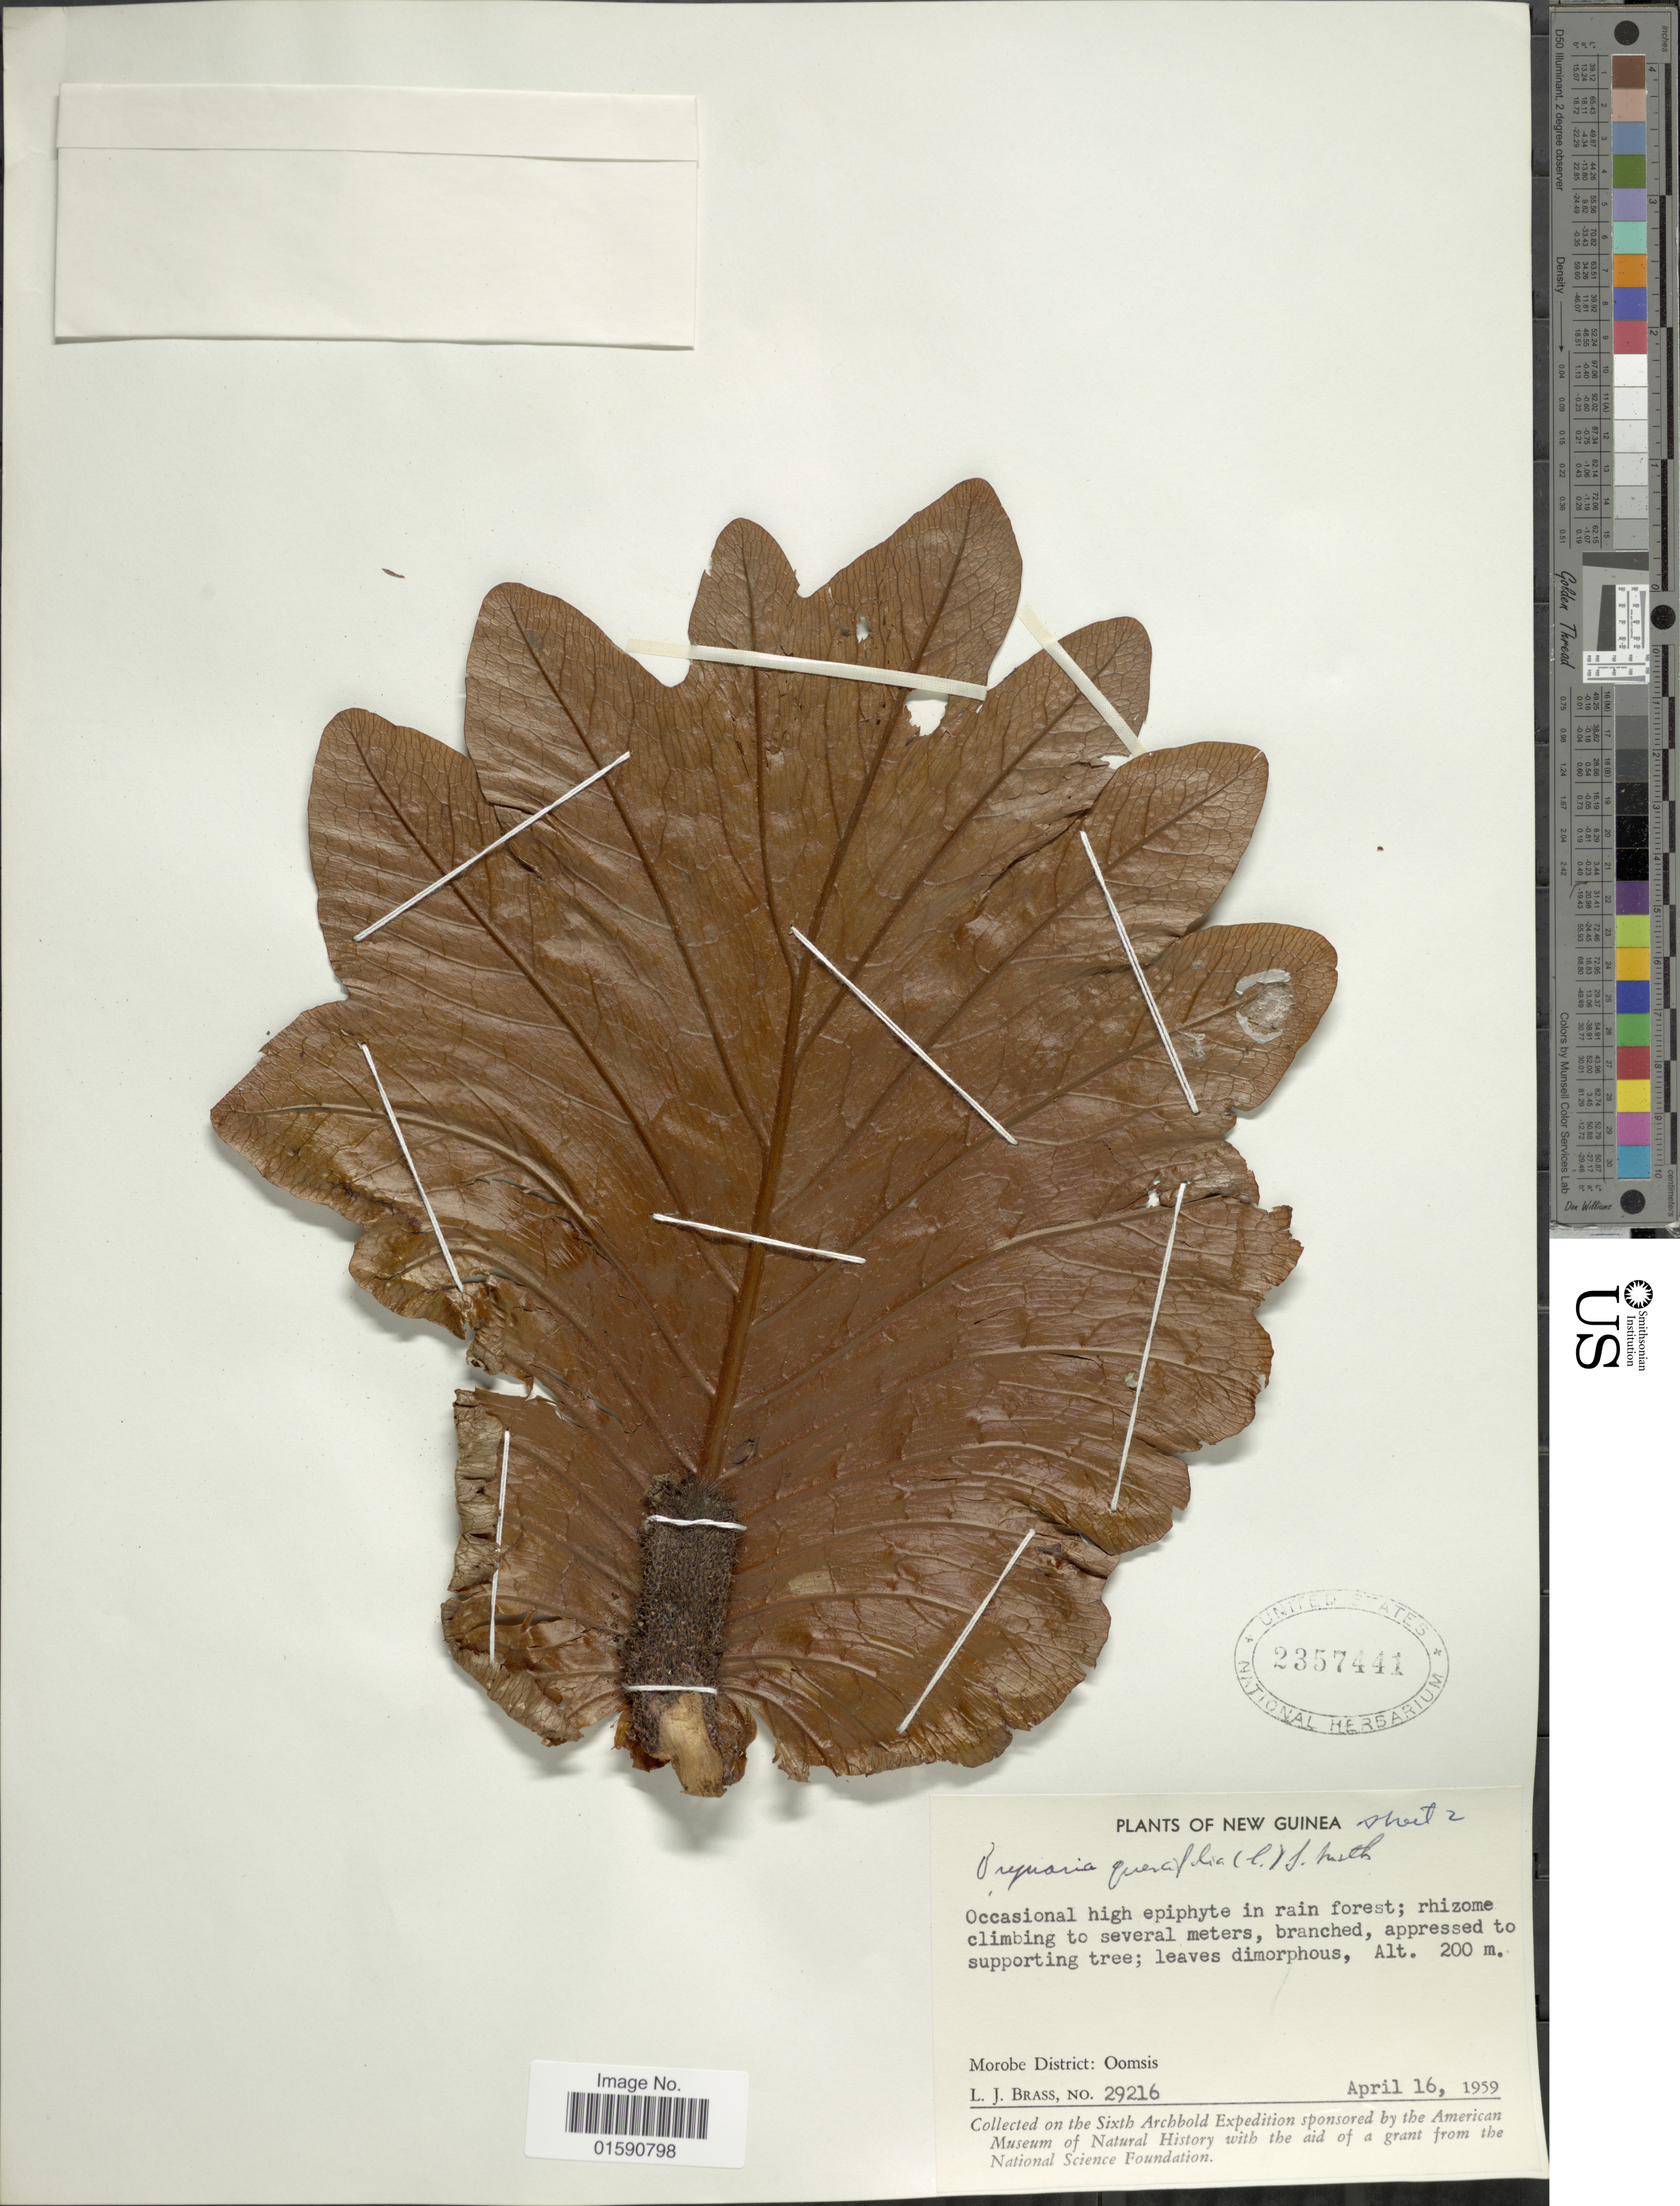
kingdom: Plantae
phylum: Tracheophyta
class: Polypodiopsida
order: Polypodiales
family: Polypodiaceae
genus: Drynaria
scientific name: Drynaria quercifolia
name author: (L.) J. Sm.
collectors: L. J. Brass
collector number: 29216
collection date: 1959-04-16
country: Papua New Guinea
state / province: Morobe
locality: Morobe District: Oomsis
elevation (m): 200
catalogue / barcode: US 2357441